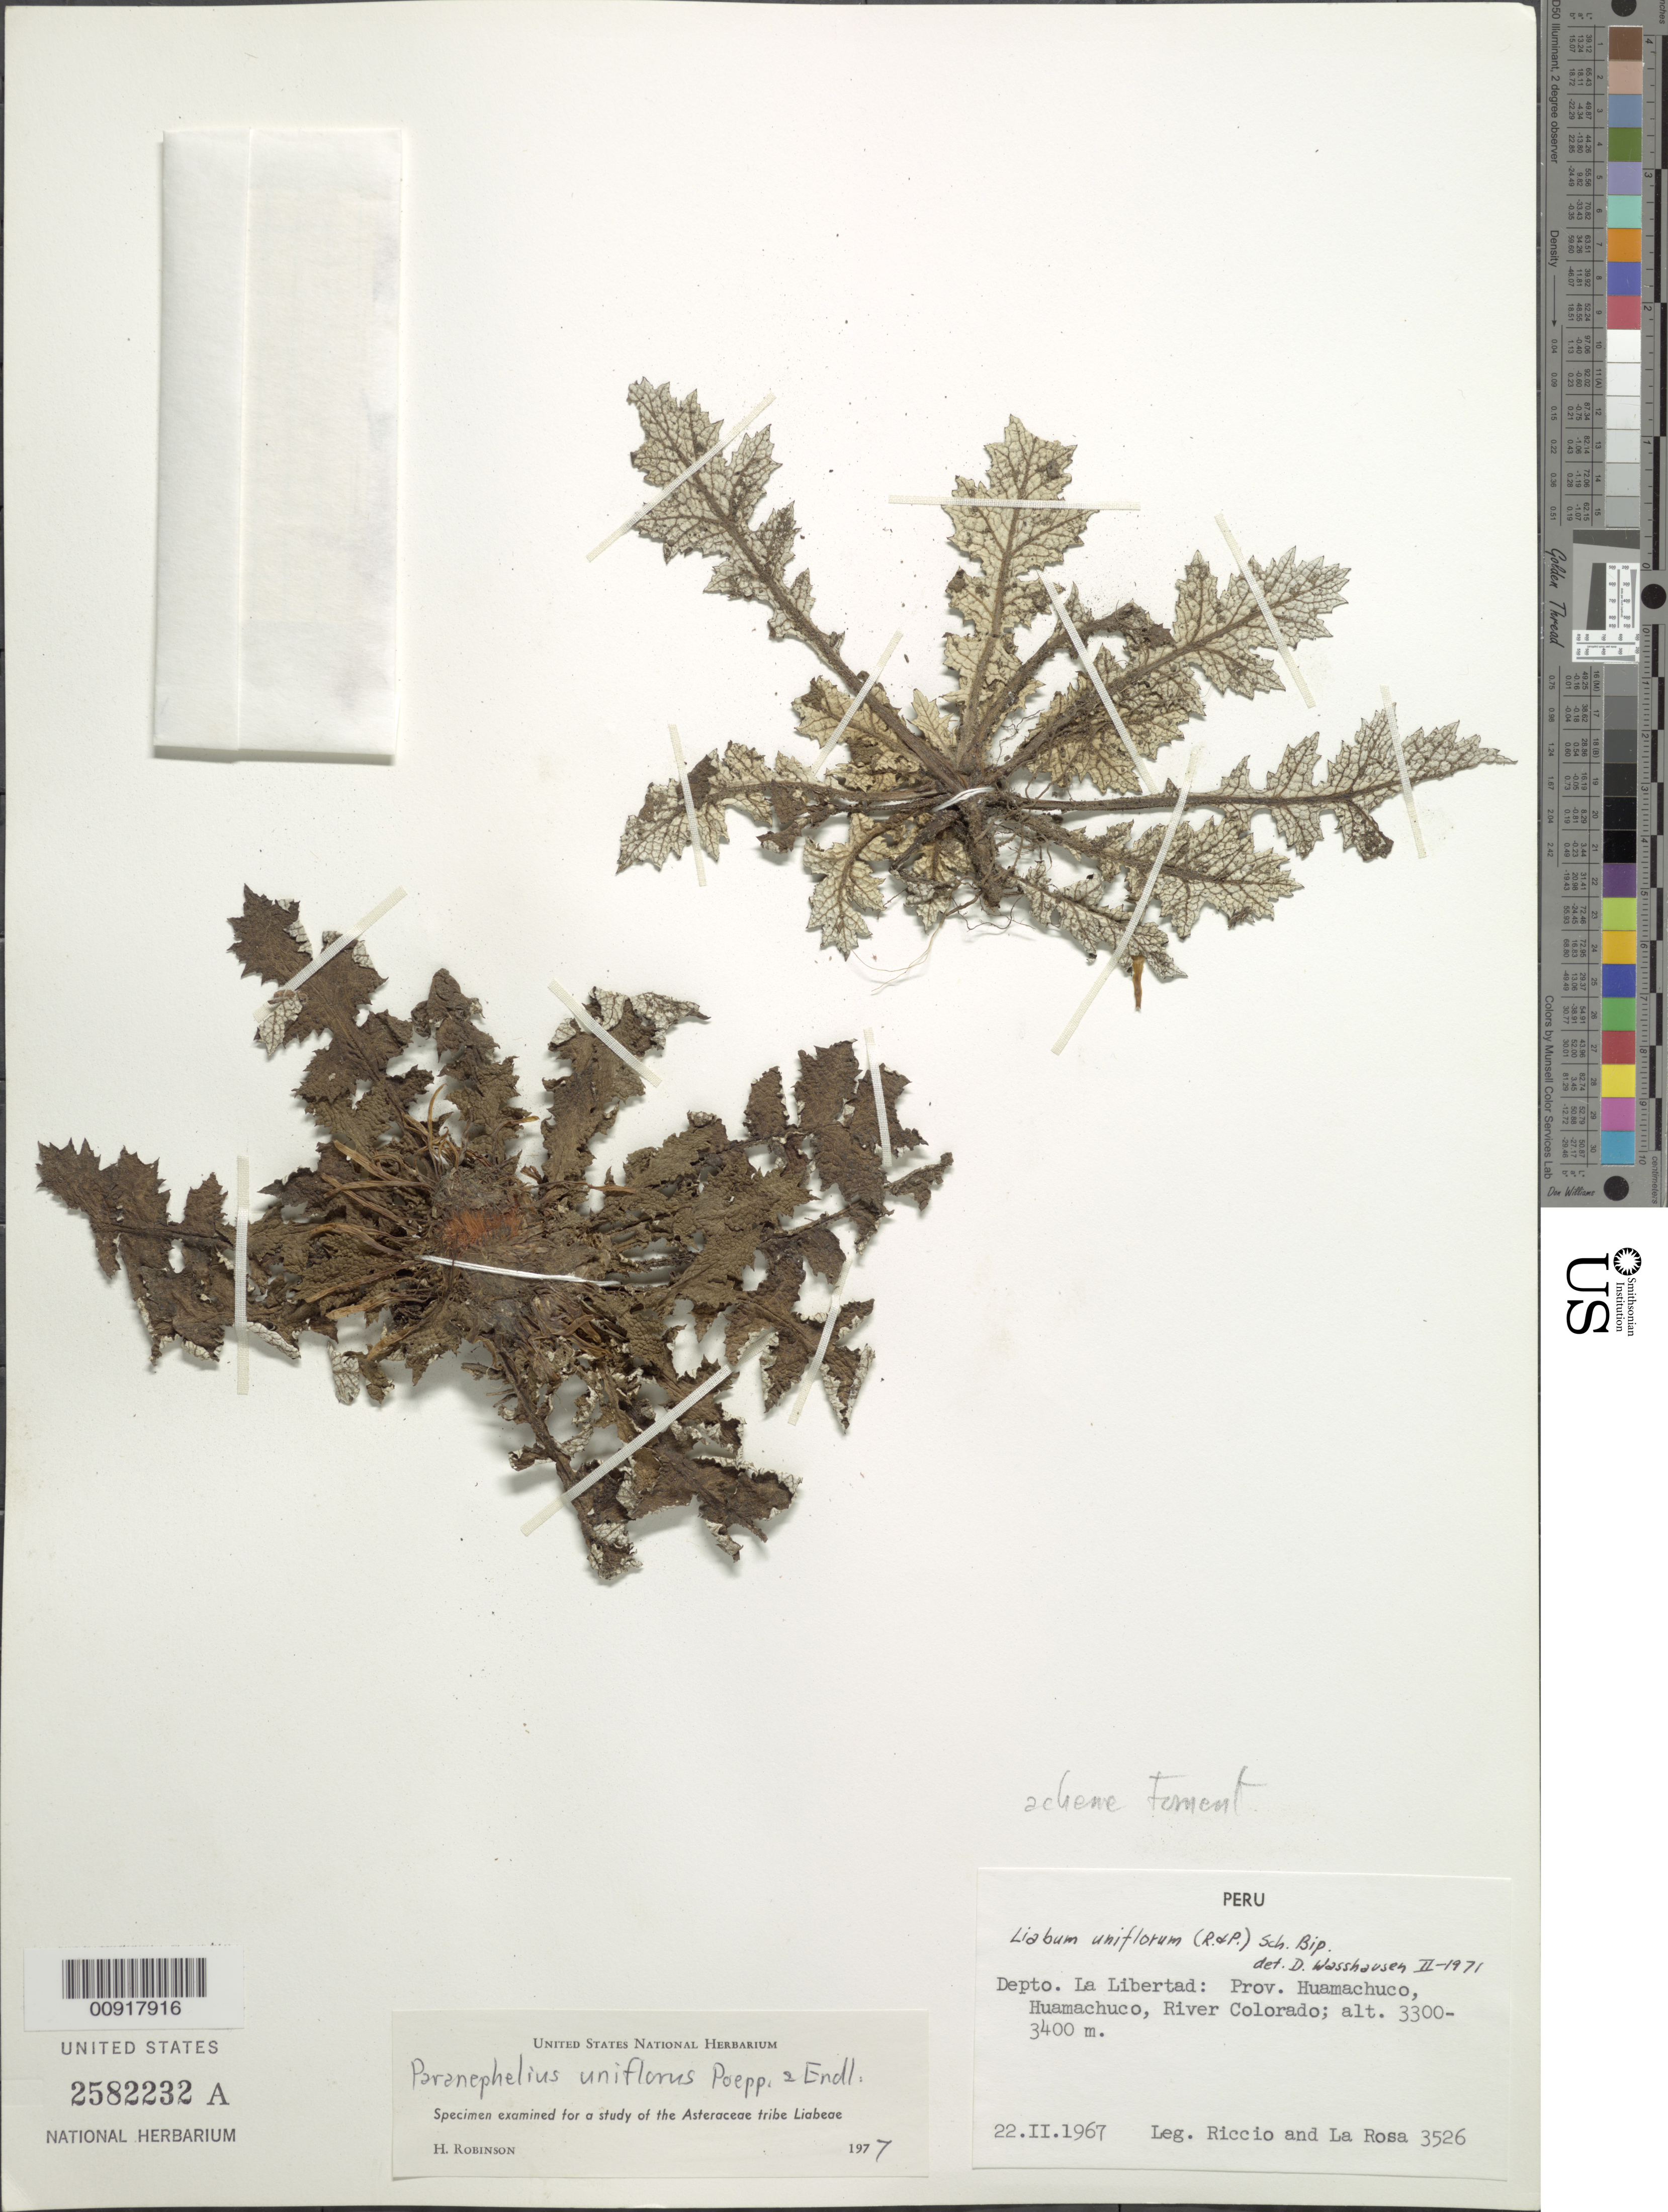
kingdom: Plantae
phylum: Tracheophyta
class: Magnoliopsida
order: Asterales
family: Asteraceae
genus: Paranephelius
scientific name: Paranephelius uniflorus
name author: Poepp. & Endl.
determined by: Robinson, Harold E., (US)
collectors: F. Riccio & L. de la Rosa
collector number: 3526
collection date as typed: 22 February 1967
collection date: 1967-02-22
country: Peru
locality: Prov. Huamachuco, Dpto. La Libertad; Huamachuco, River Colorado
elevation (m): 3300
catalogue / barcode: US 2582232A